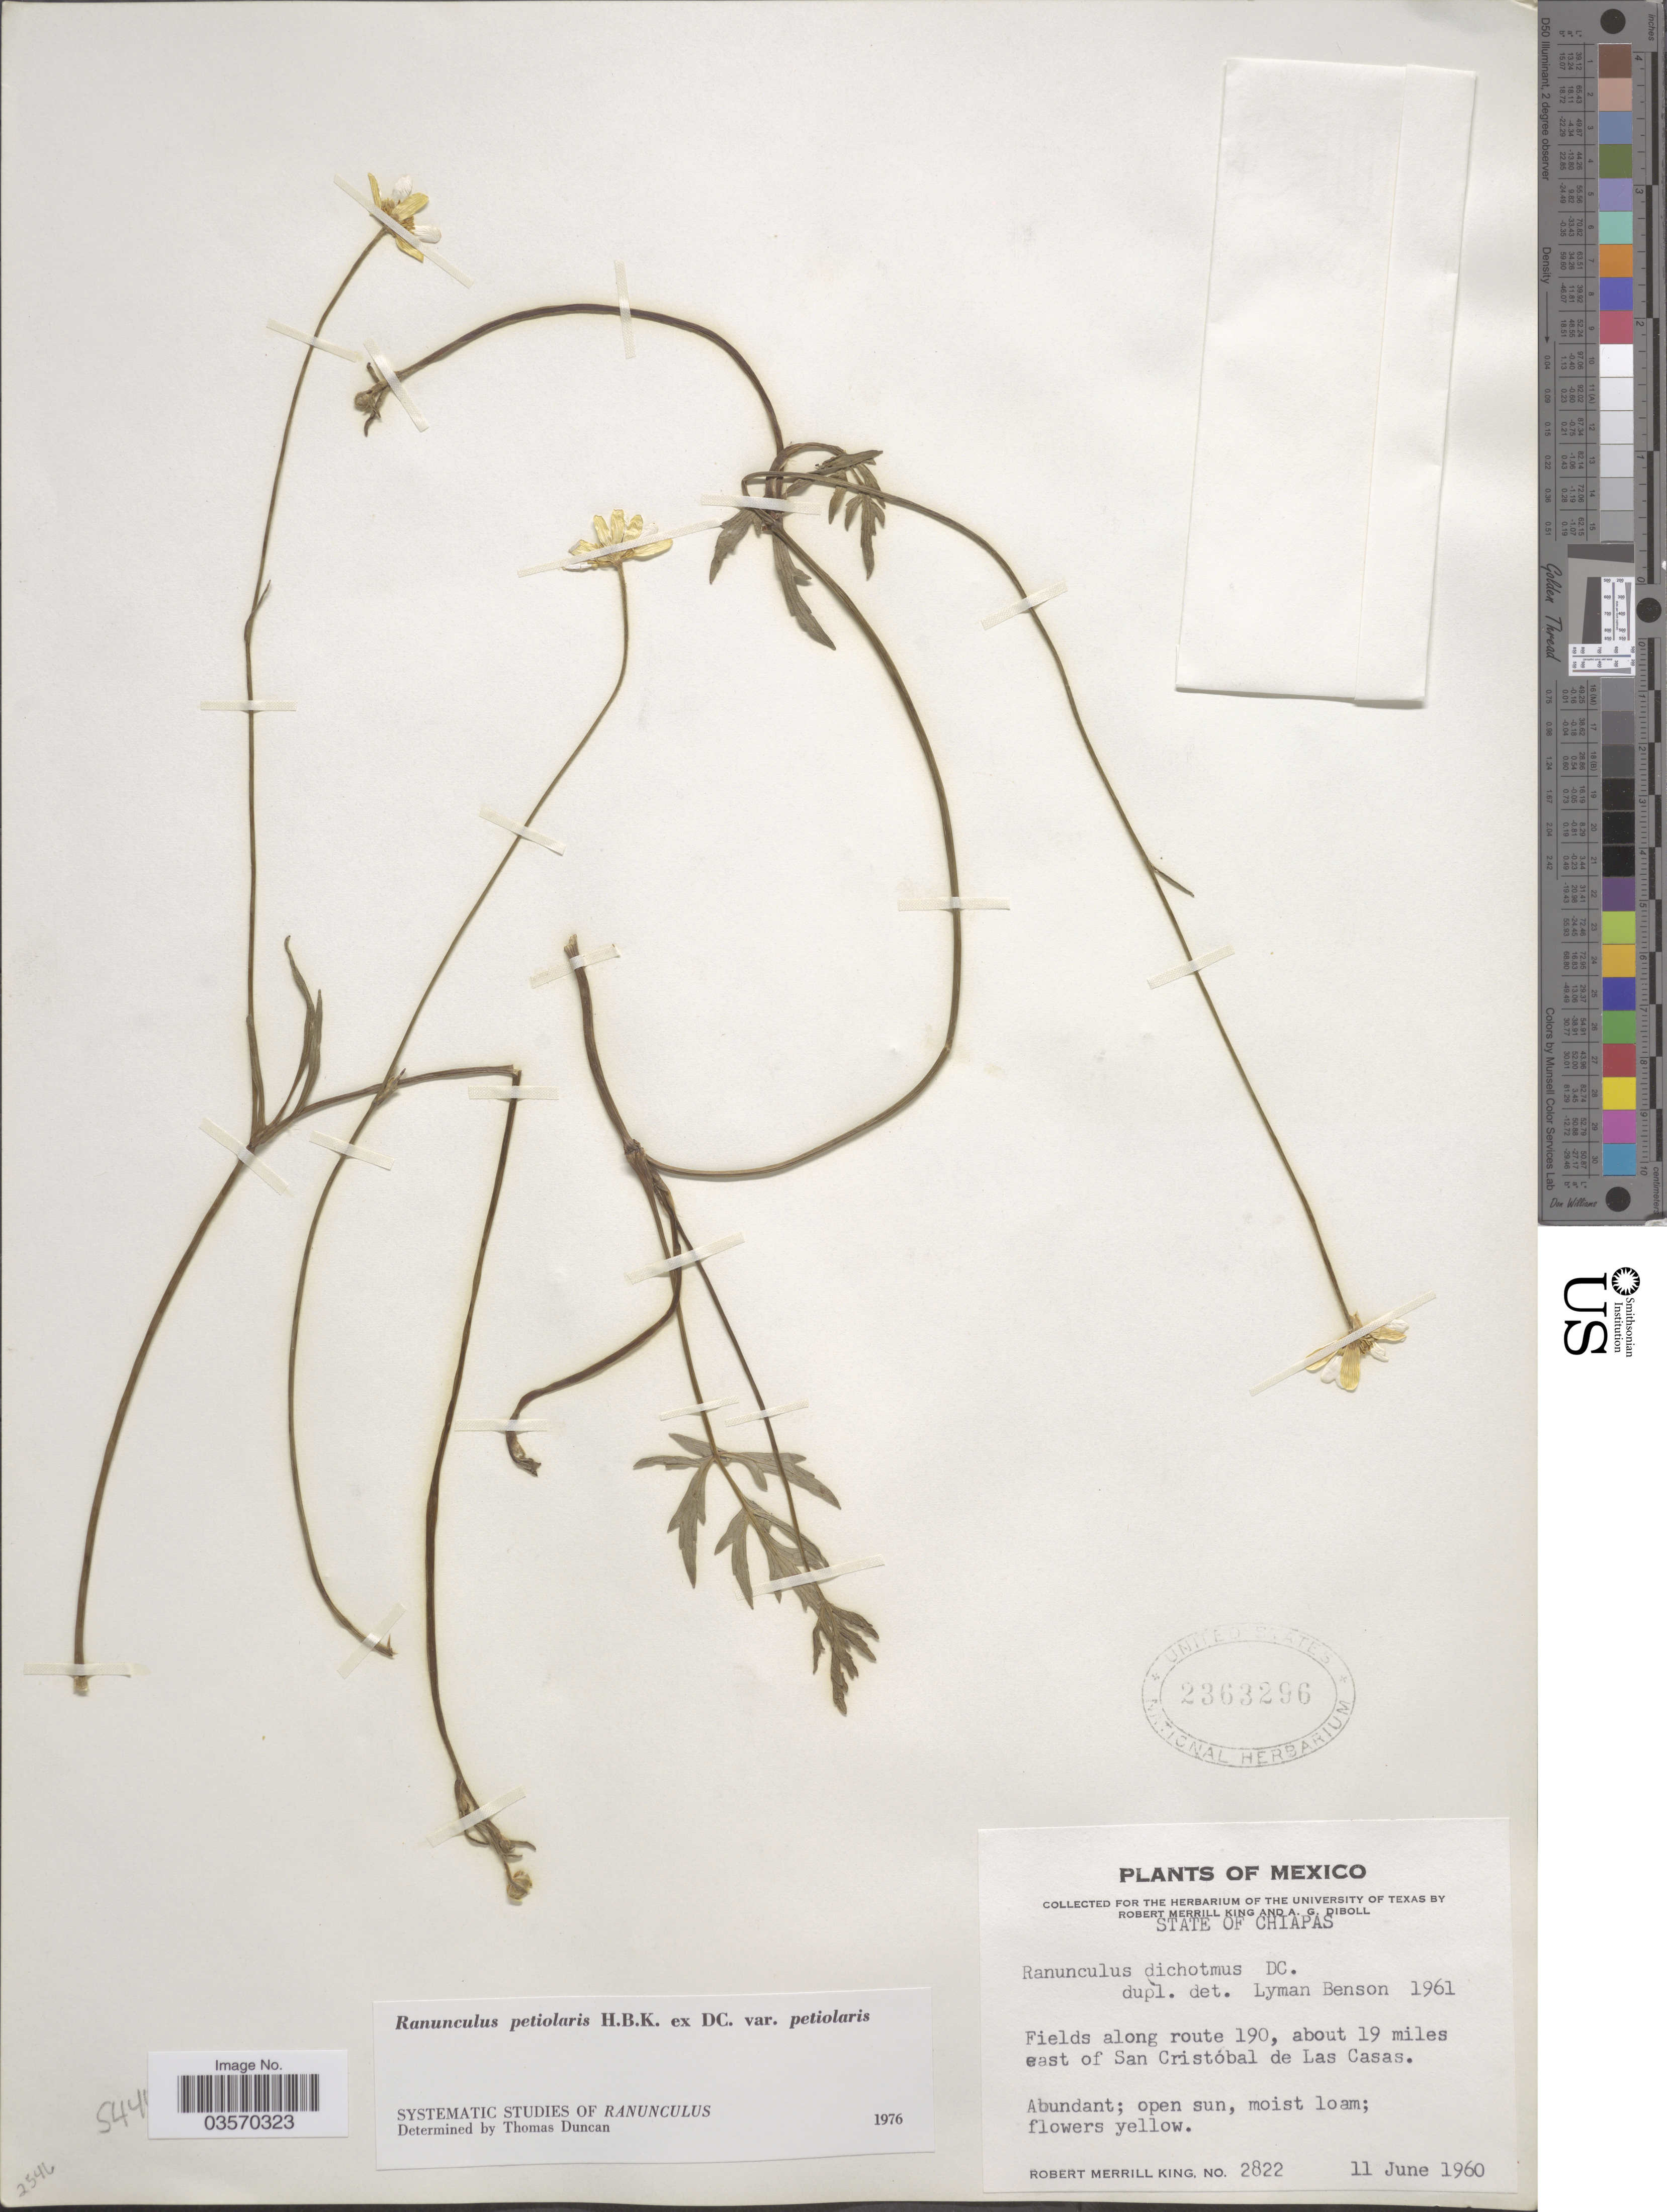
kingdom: Plantae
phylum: Tracheophyta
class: Magnoliopsida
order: Ranunculales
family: Ranunculaceae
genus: Ranunculus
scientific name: Ranunculus petiolaris var. petiolaris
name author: Kunth ex DC.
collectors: R. M. King & A. Diboll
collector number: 2822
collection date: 1960-06-11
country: Mexico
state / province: Chiapas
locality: Fields along route 190, about 19 miles east of San Cristobal de Las Casas.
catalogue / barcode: US 2363296